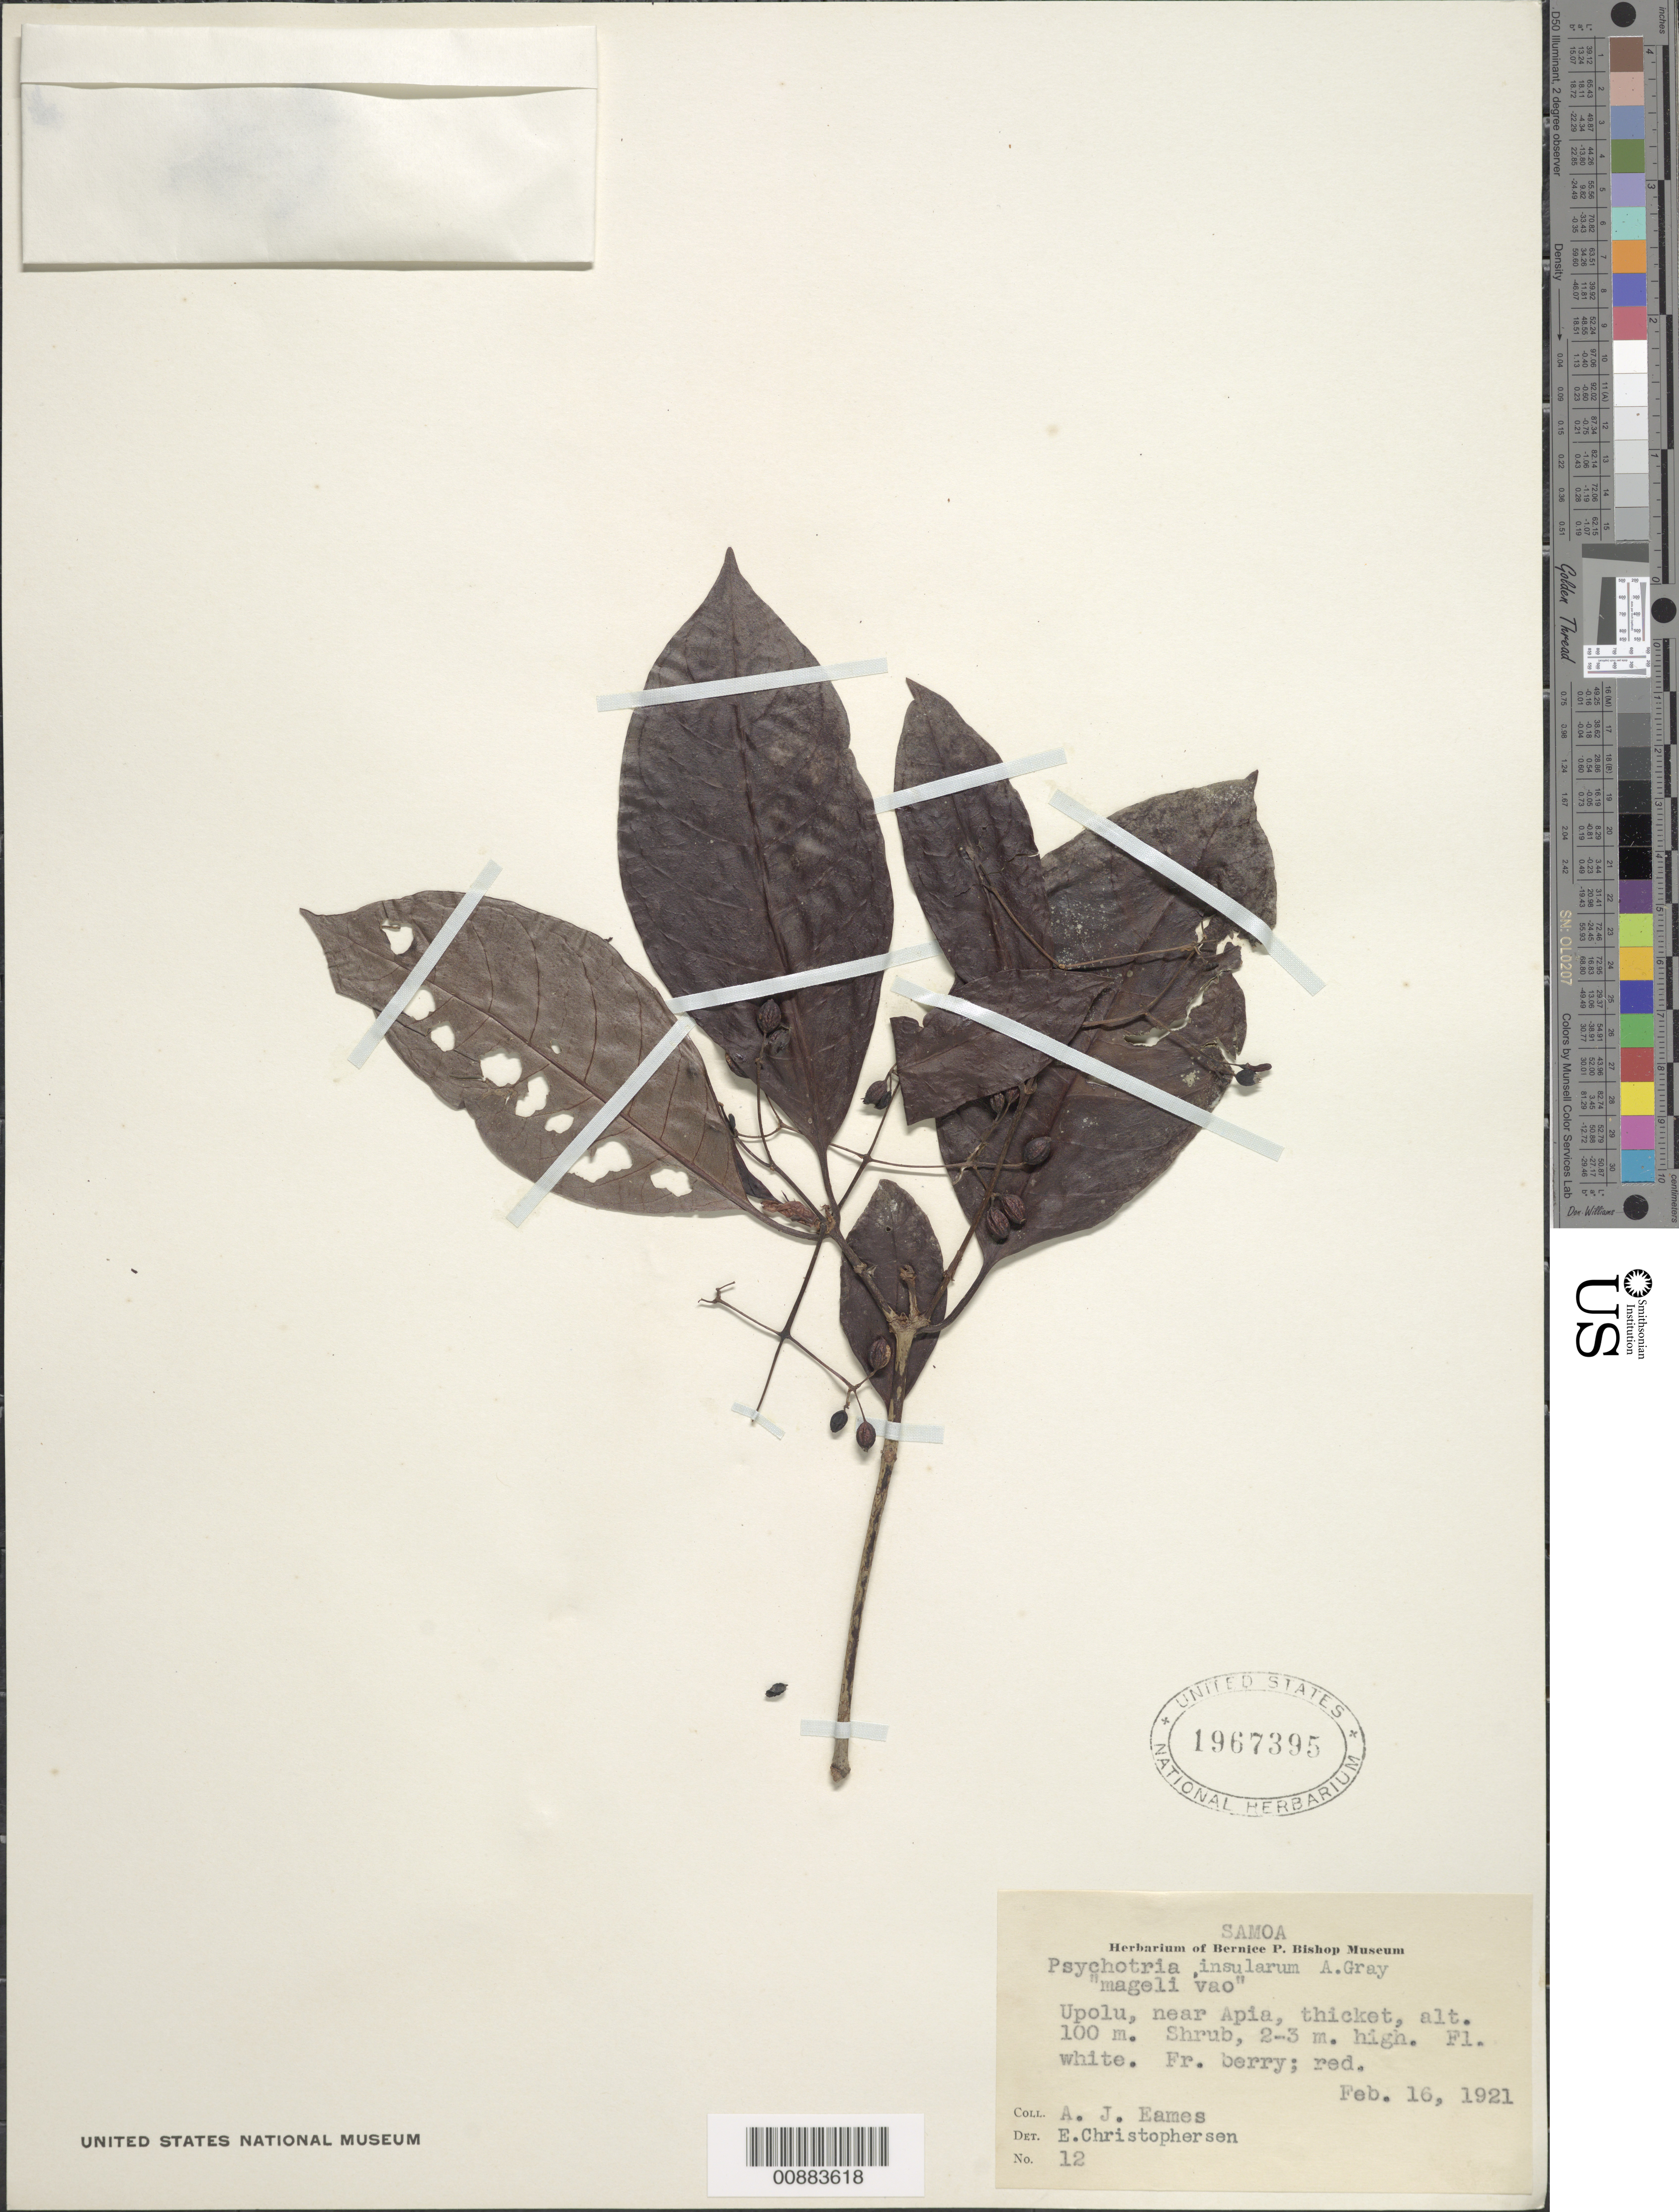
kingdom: Plantae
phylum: Tracheophyta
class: Magnoliopsida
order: Gentianales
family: Rubiaceae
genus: Psychotria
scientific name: Psychotria insularum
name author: A. Gray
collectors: E. Christophersen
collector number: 12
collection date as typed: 16 Feb 1921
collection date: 1921-02-16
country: Samoa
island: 'Upolu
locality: Upolu, near Apia, thicket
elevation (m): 100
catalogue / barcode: US 1967395